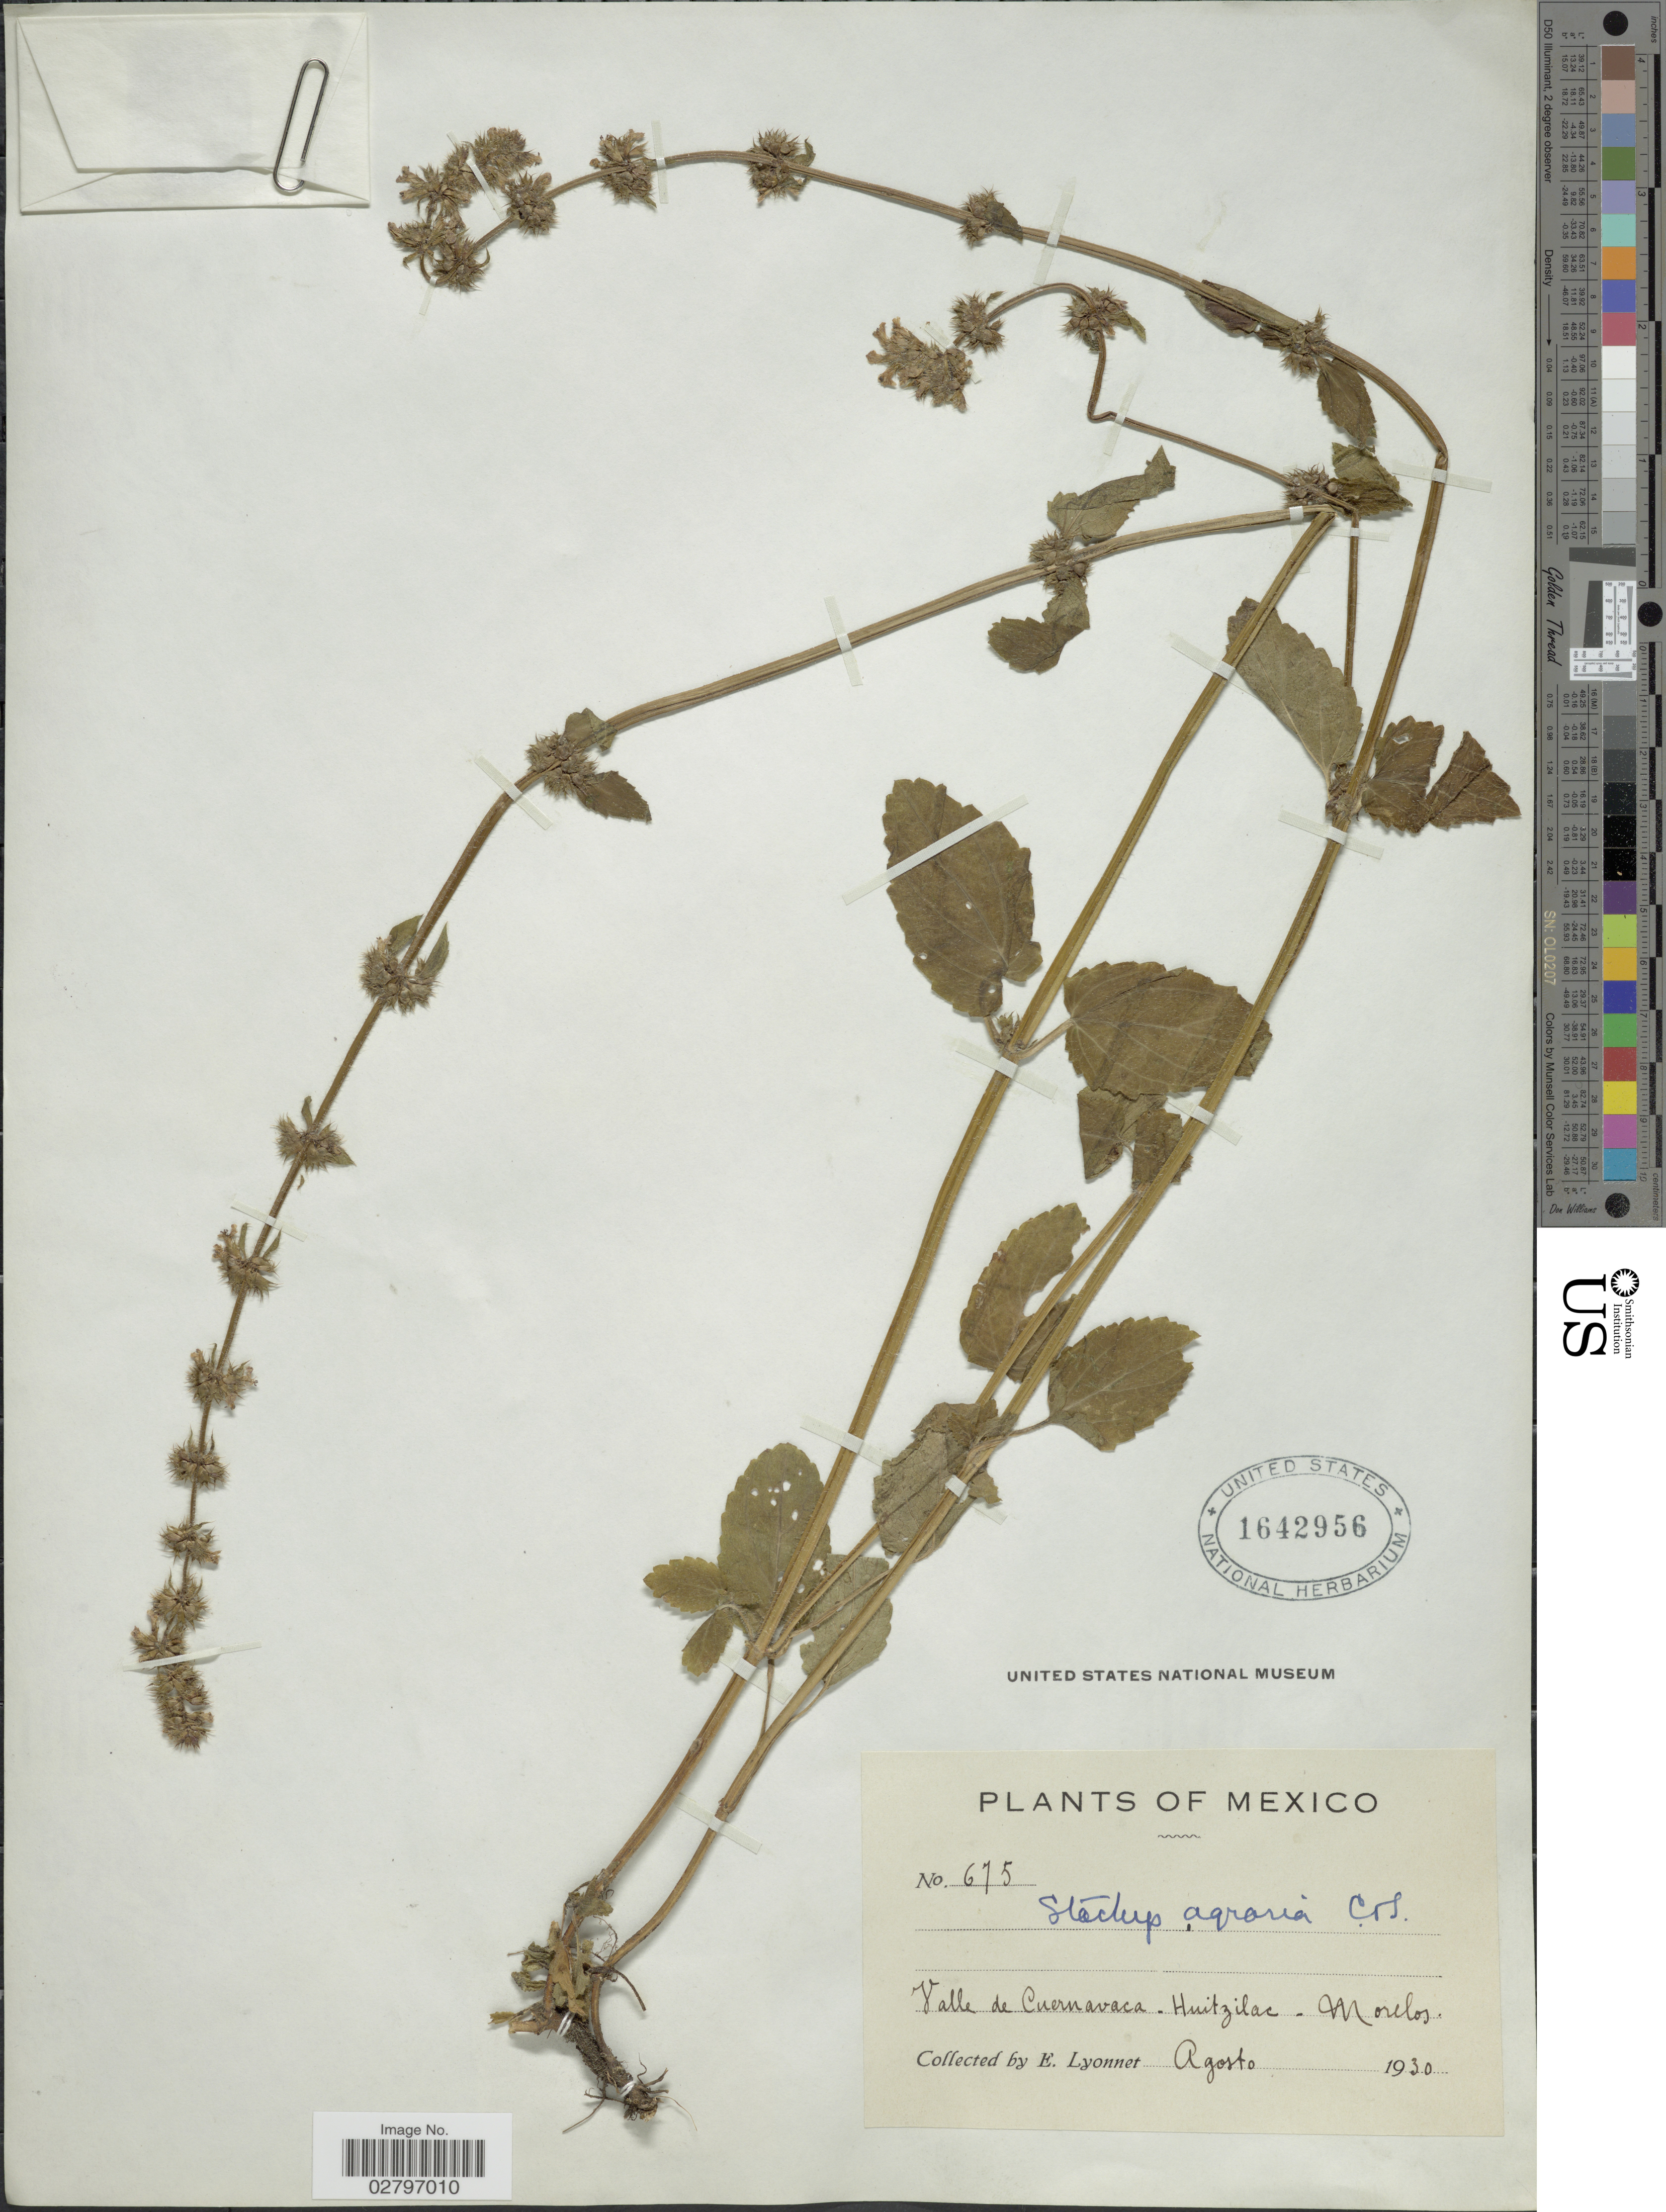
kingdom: Plantae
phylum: Tracheophyta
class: Magnoliopsida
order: Lamiales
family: Lamiaceae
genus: Stachys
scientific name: Stachys agraria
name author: Schltdl. & Cham.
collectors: E. Lyonnet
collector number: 675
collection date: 1930-08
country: Mexico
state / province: Morelos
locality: Valle de Cuernavaca - Huitzilac - Morelos.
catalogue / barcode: US 1642956